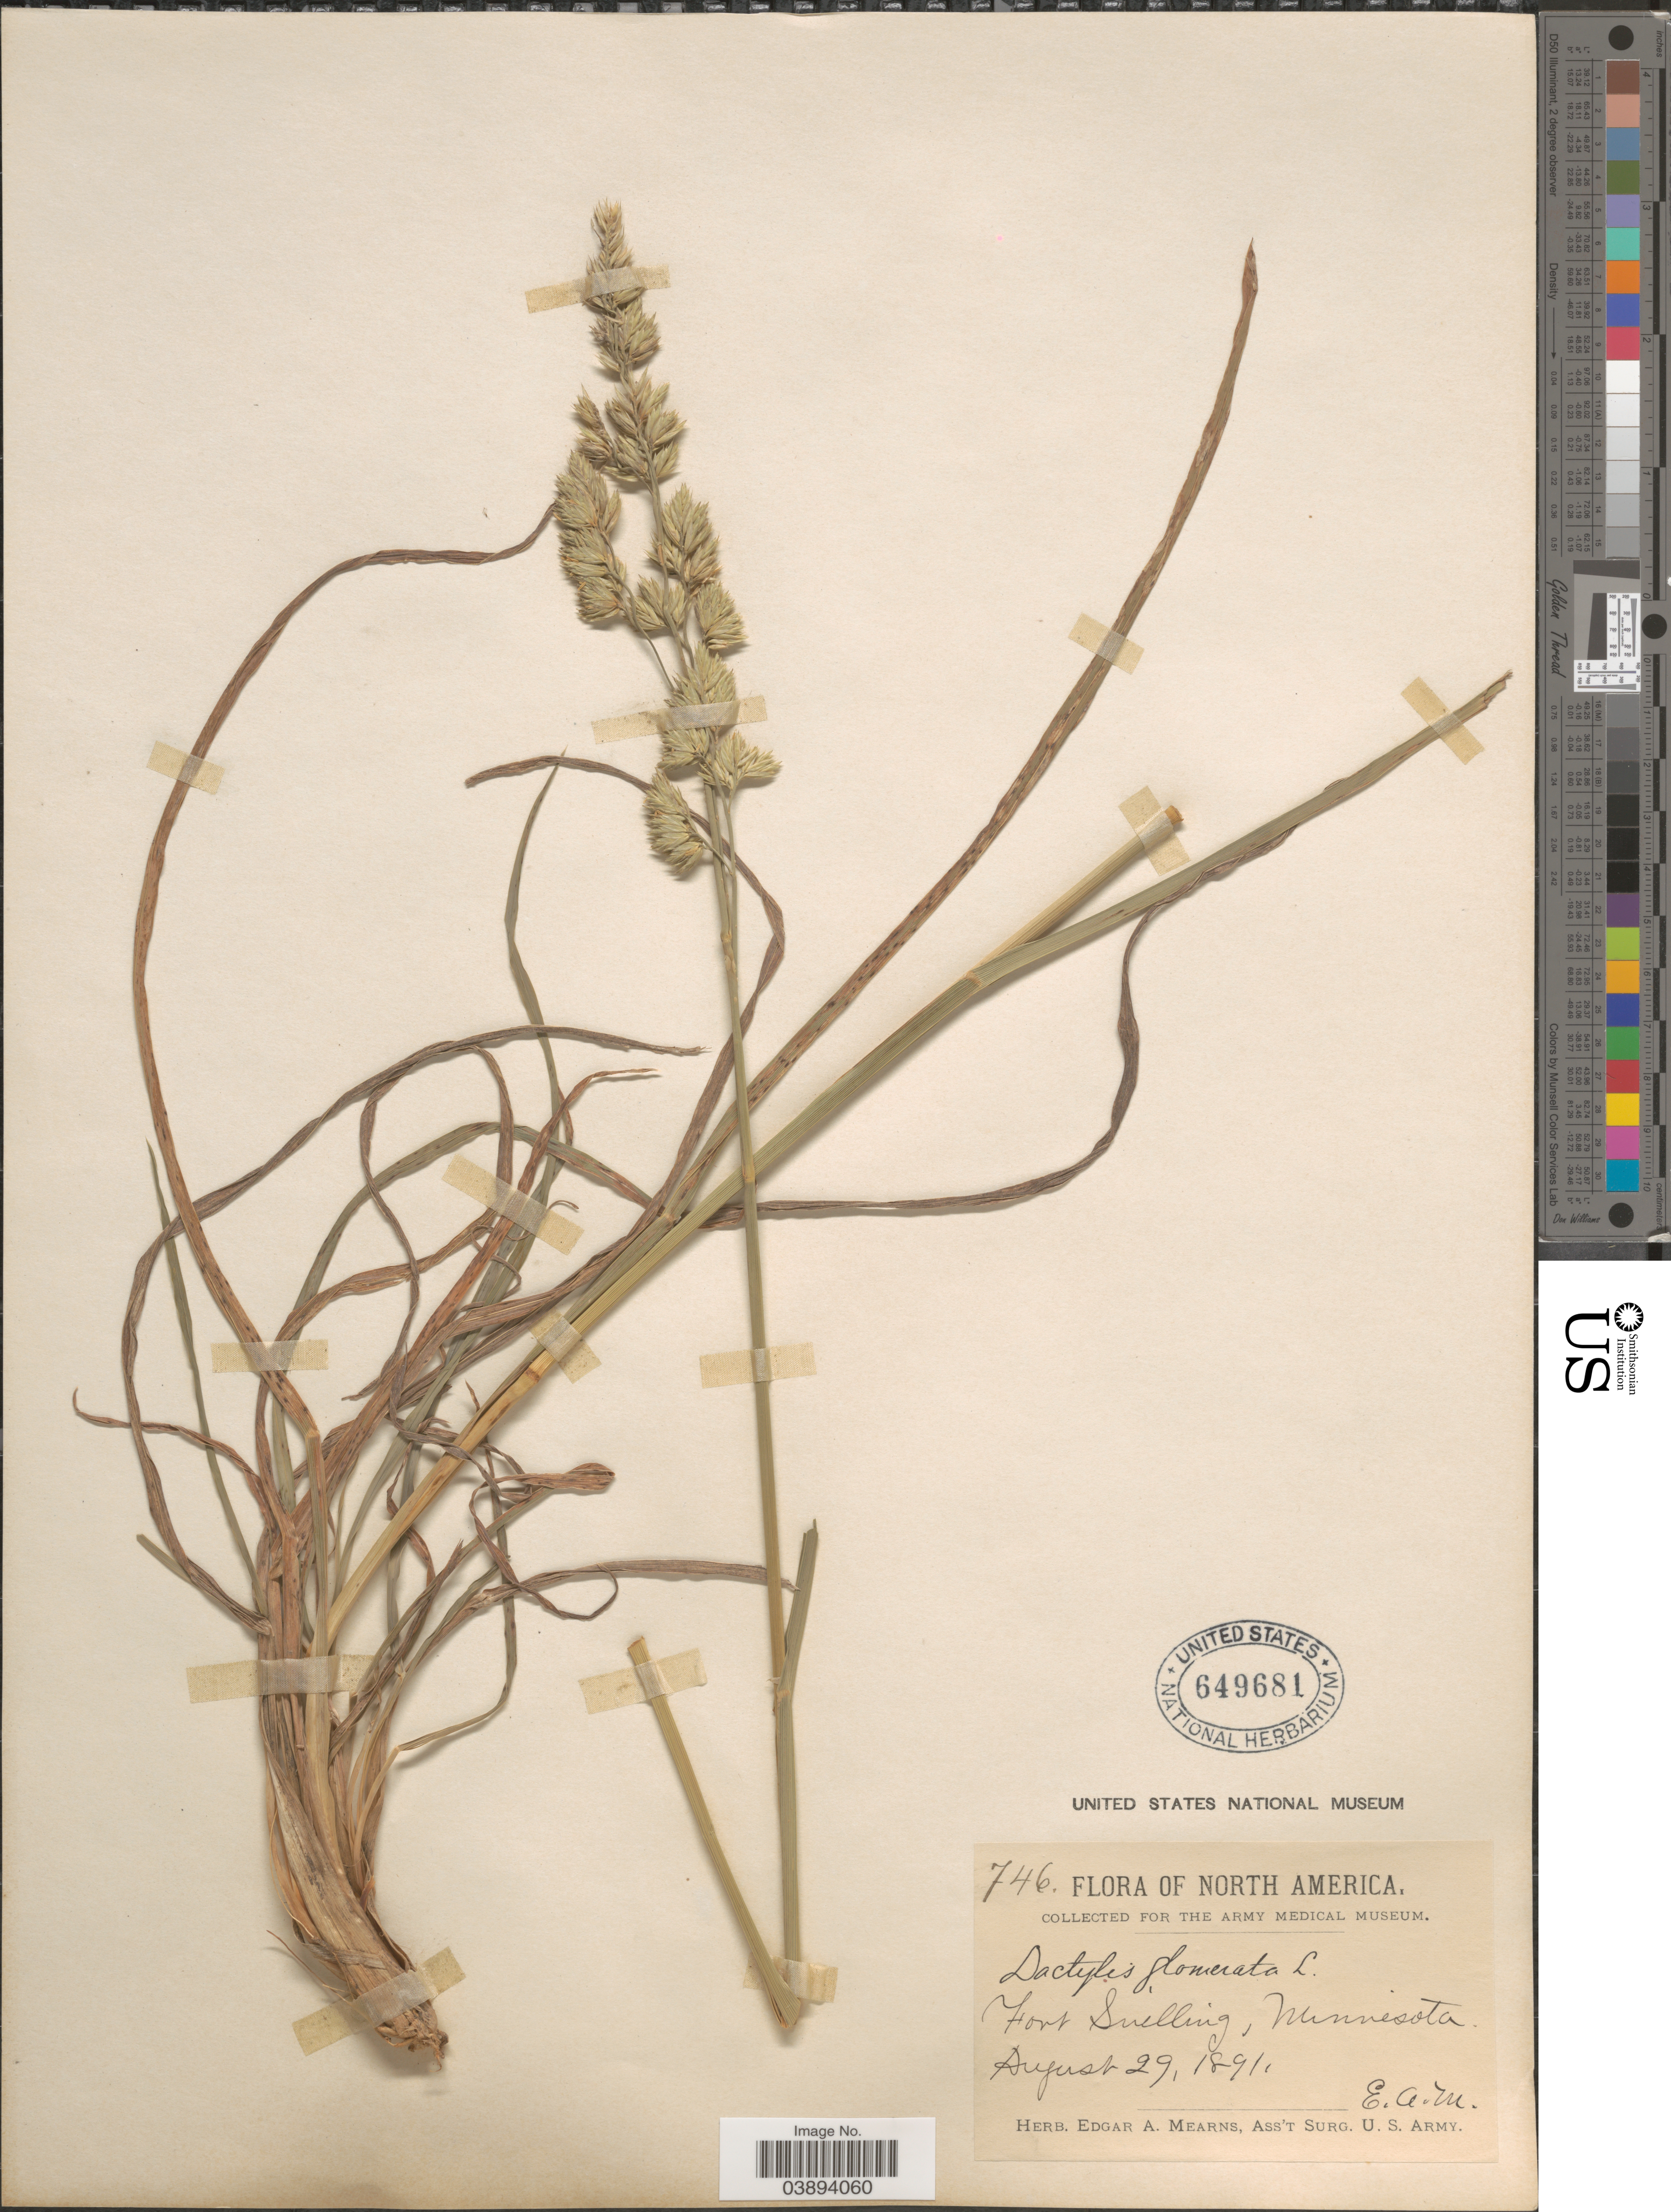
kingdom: Plantae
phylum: Tracheophyta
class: Liliopsida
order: Poales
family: Poaceae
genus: Dactylis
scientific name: Dactylis glomerata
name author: L.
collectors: E. A. Mearns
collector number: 746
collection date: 1891-08-29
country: United States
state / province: Minnesota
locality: Fort Snelling.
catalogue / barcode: US 649681